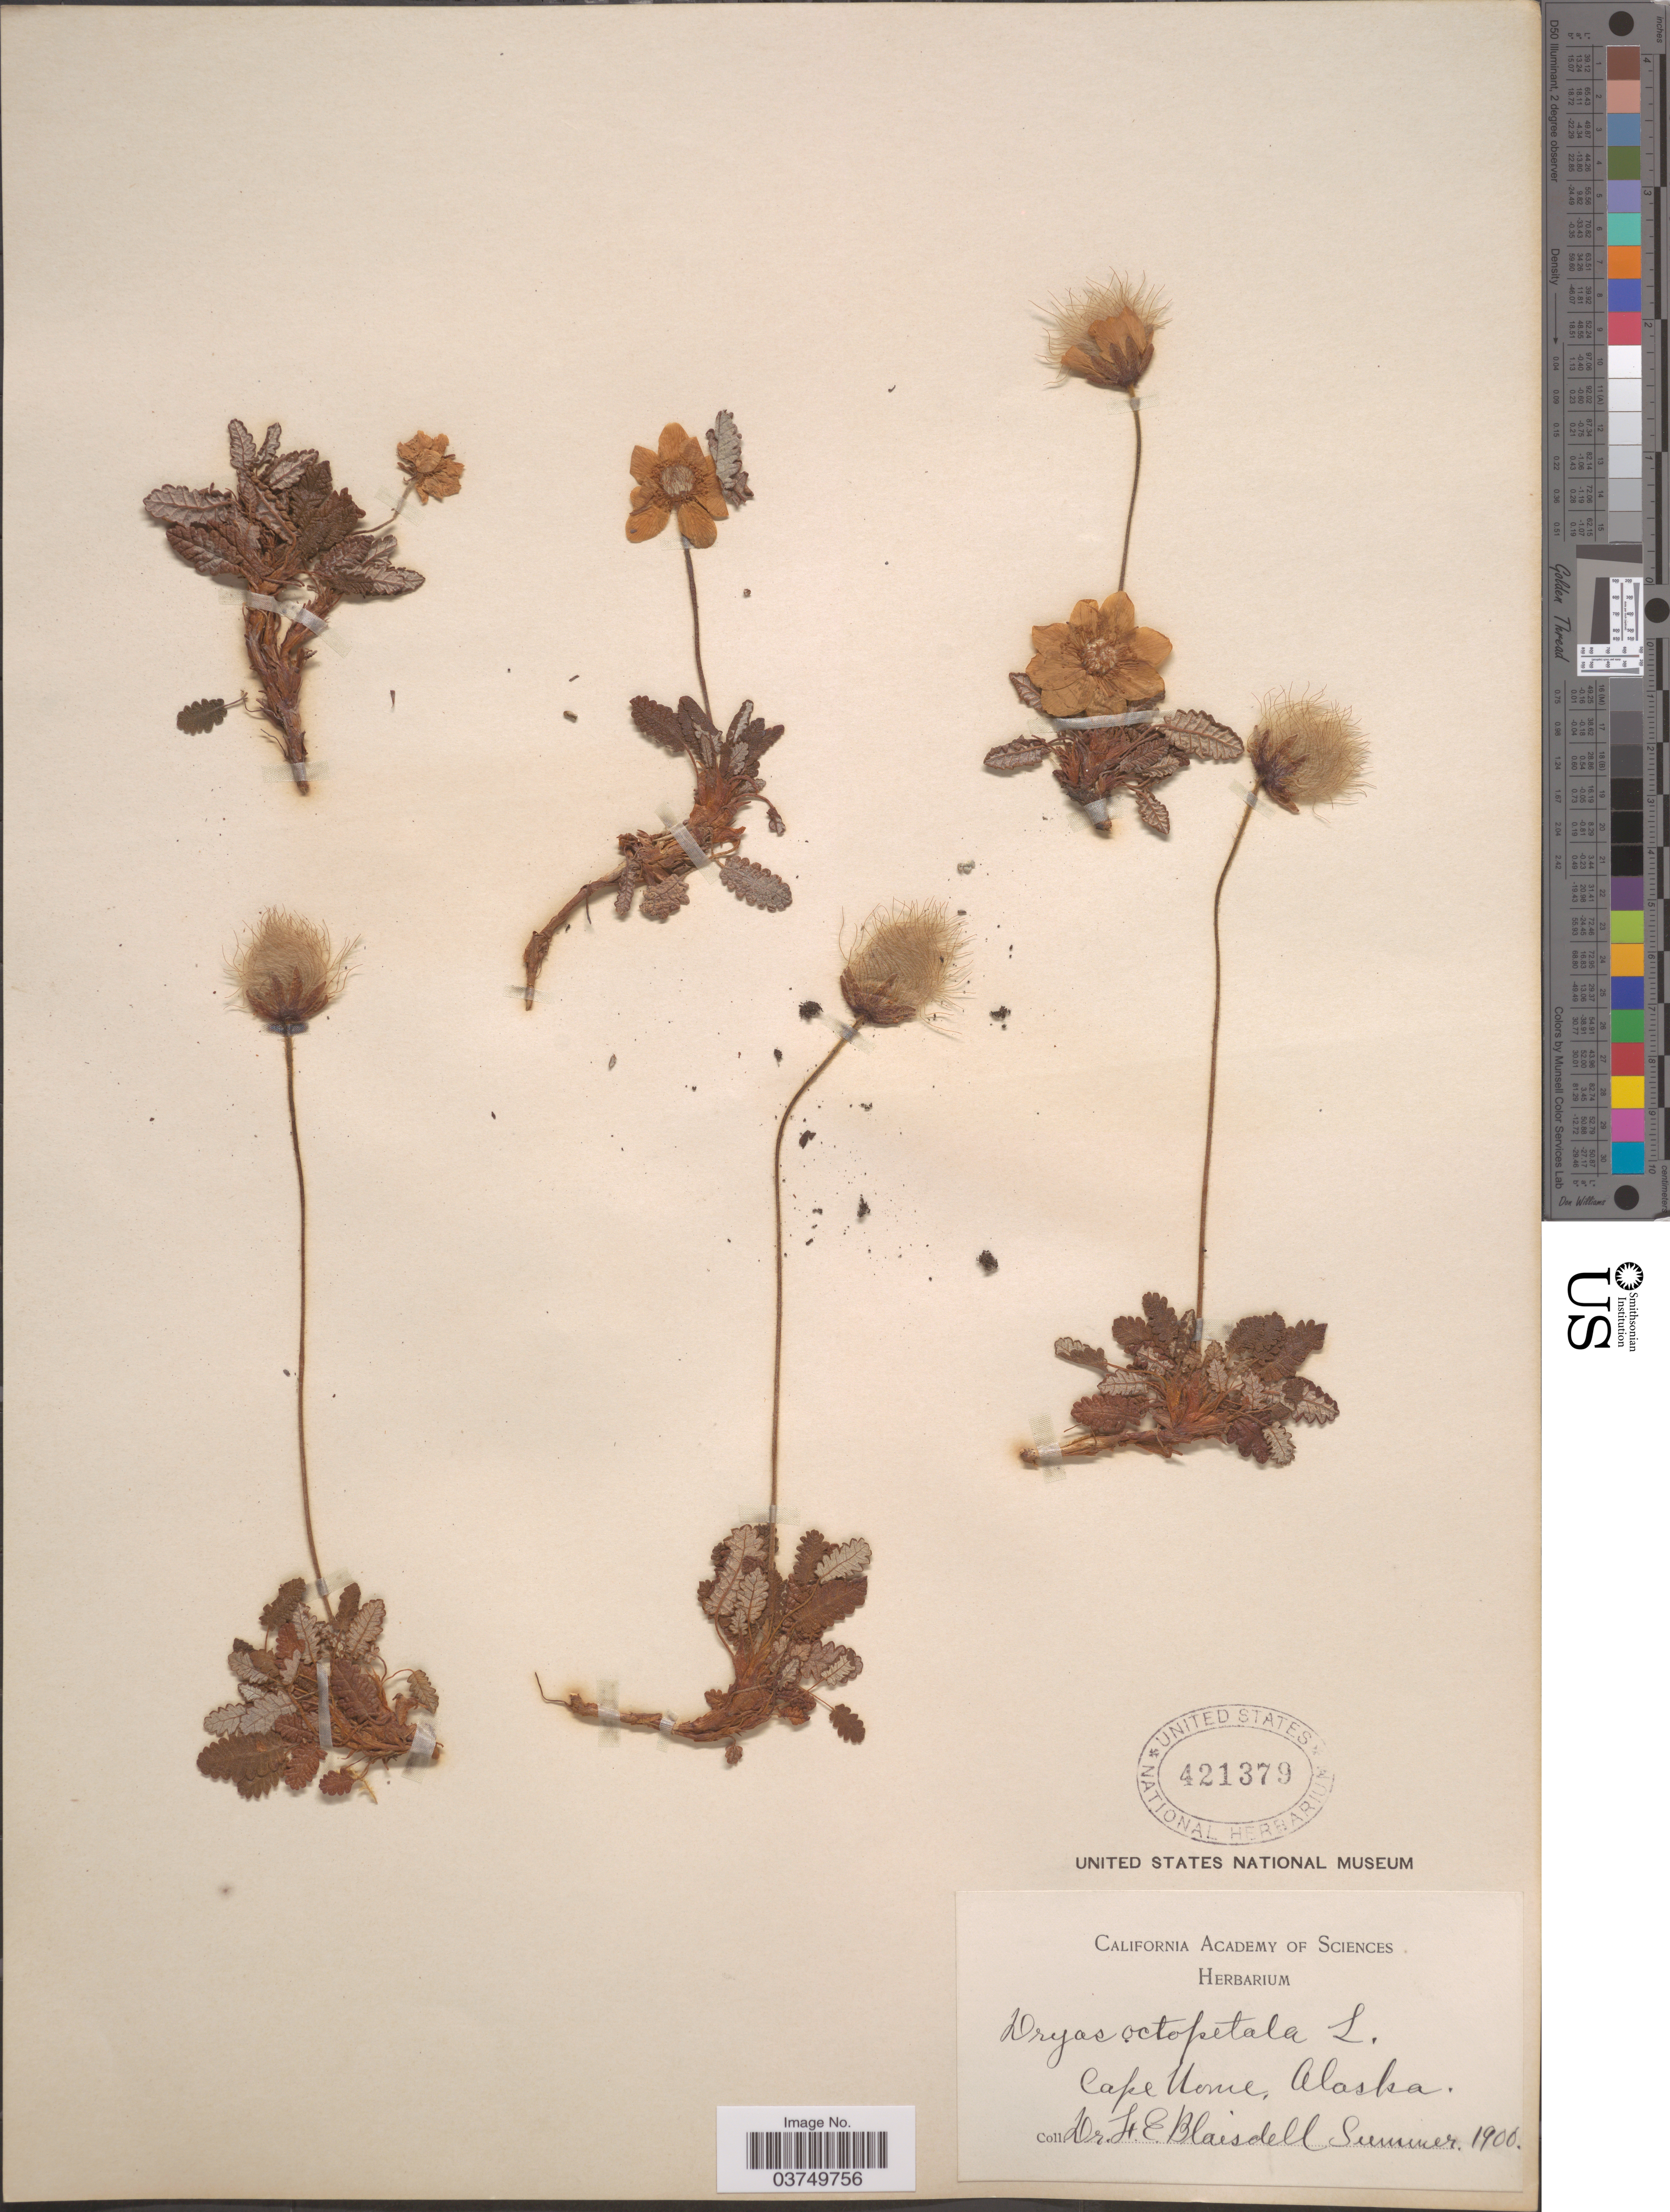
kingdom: Plantae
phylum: Tracheophyta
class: Magnoliopsida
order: Rosales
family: Rosaceae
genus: Dryas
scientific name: Dryas octopetala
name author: L.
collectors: H. Blaisdell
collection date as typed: Summer 1906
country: United States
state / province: Alaska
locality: Cape Nome.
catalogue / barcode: US 421379